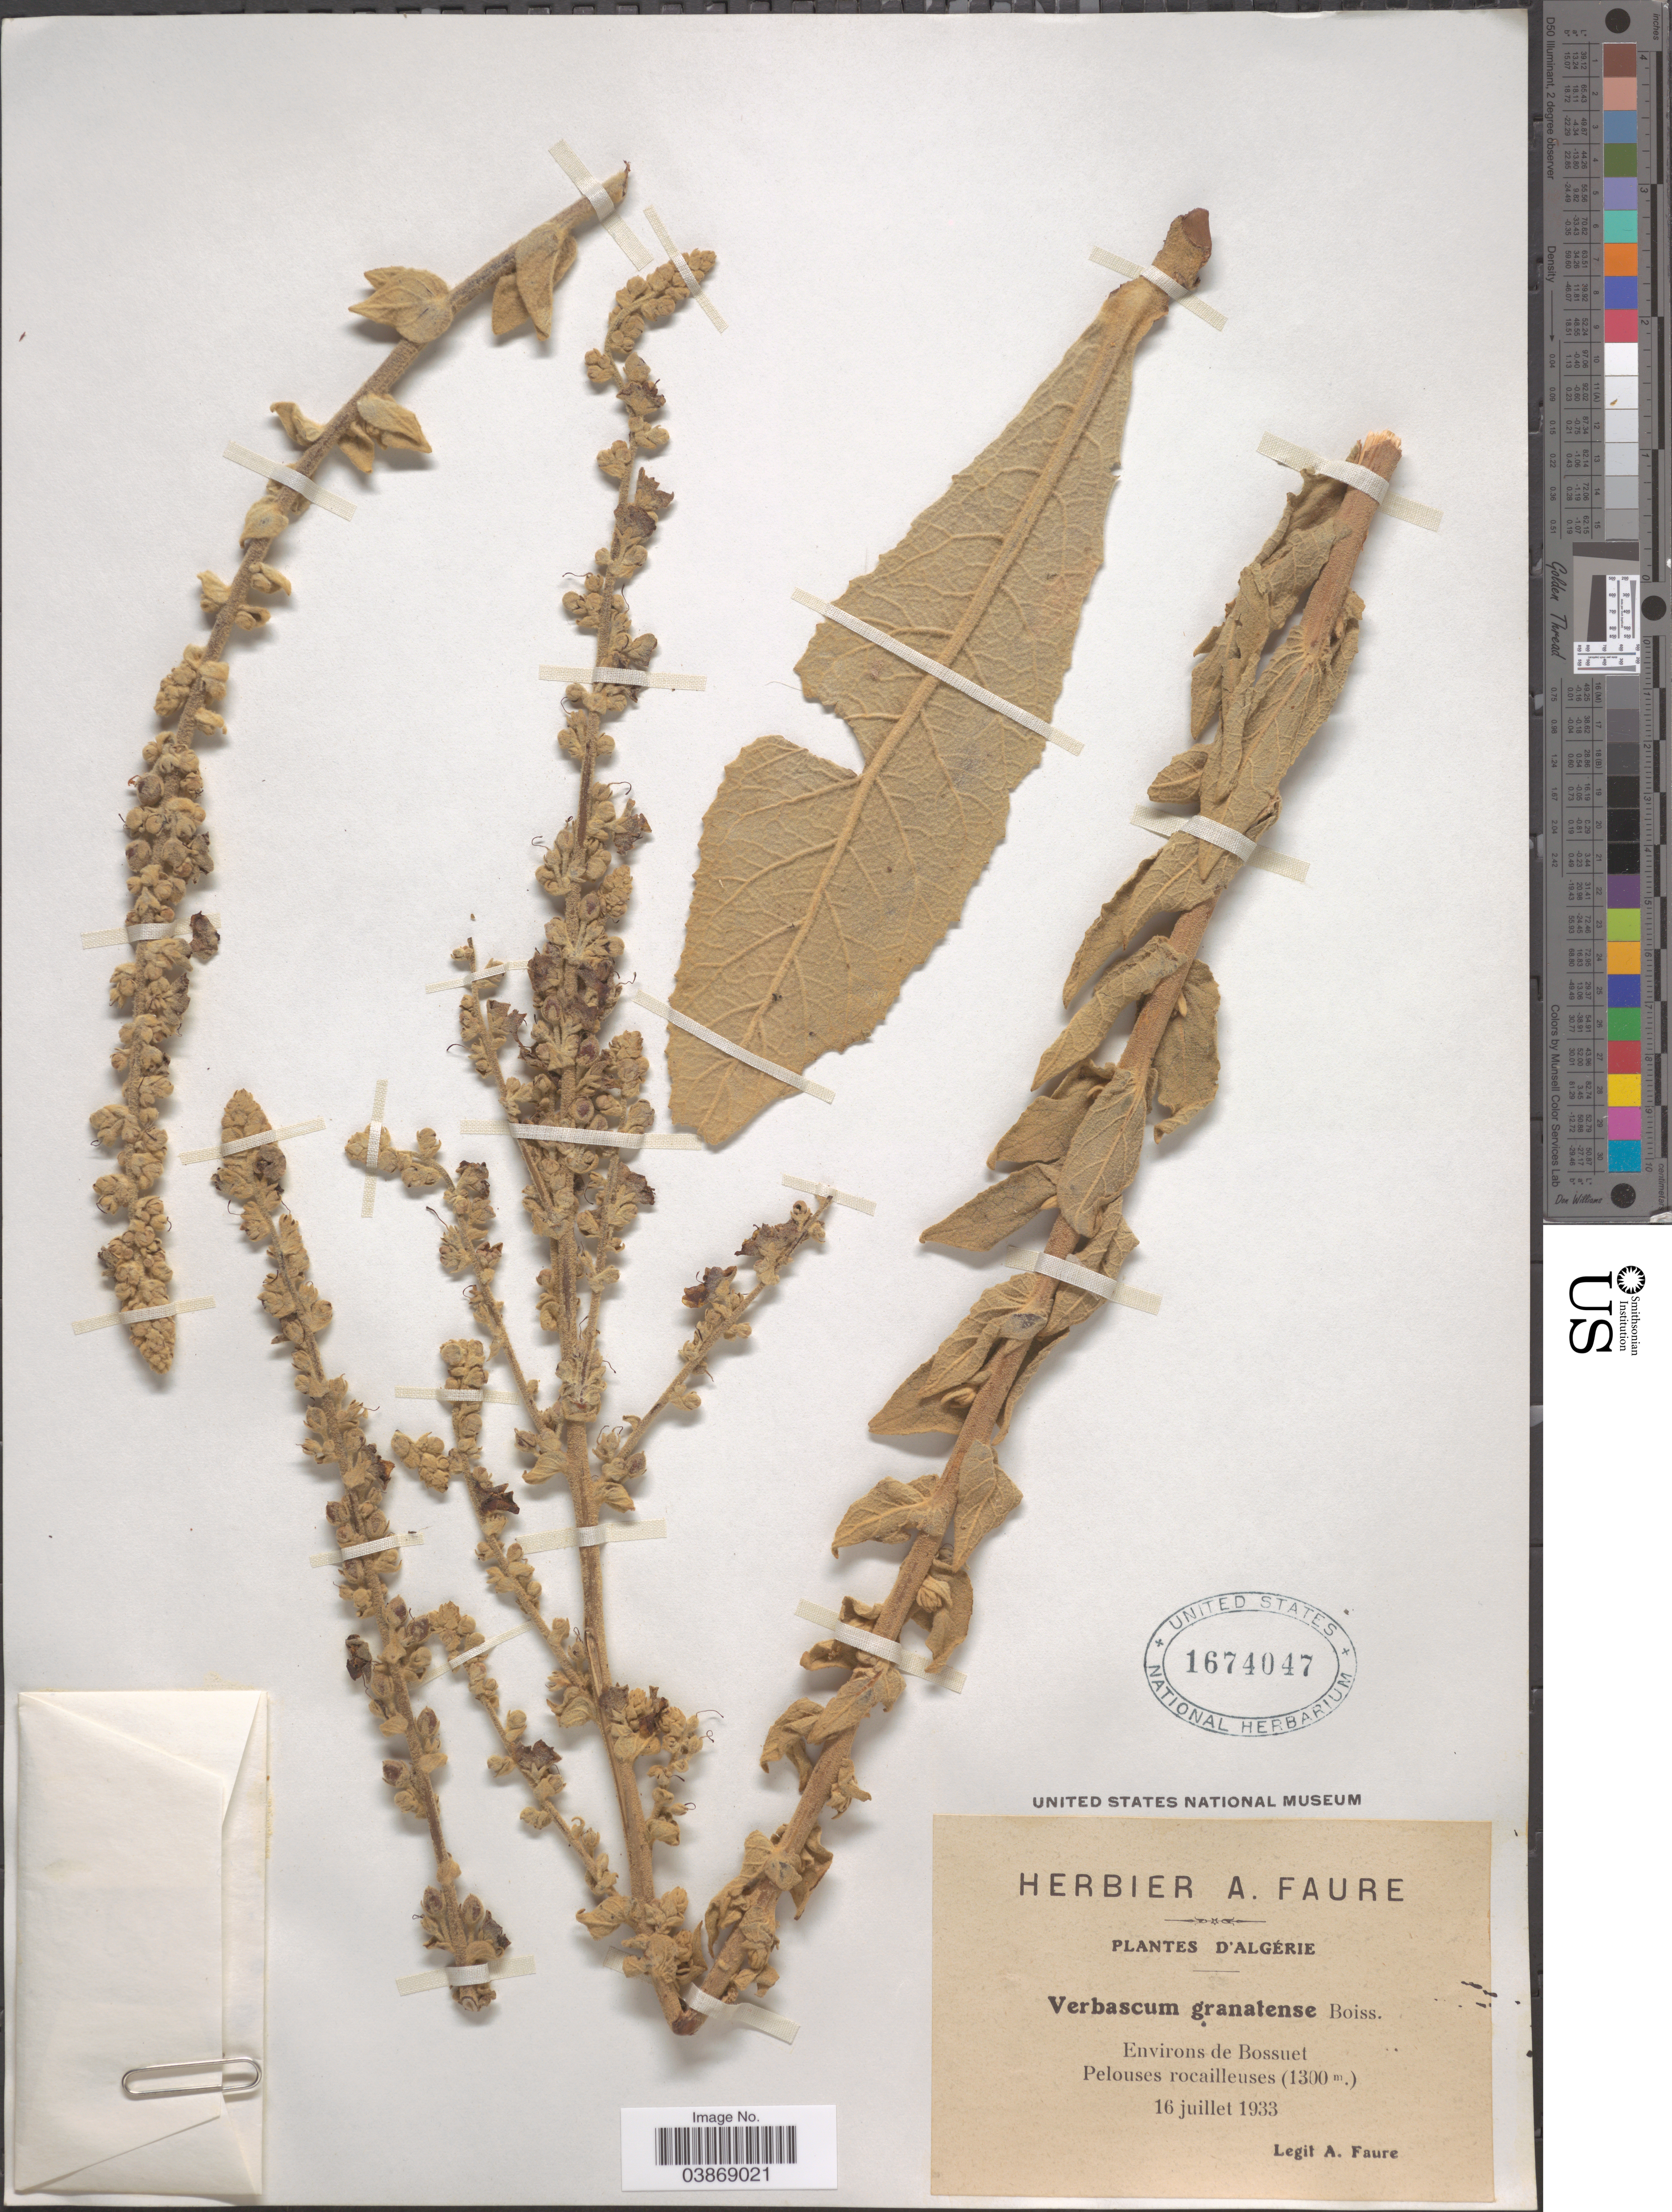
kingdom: Plantae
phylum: Tracheophyta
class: Magnoliopsida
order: Lamiales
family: Scrophulariaceae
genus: Verbascum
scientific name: Verbascum granatense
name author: Boiss.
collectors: A. Faure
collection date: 1933-07-16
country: Algeria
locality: D'Algérie. Environs de Bossuet.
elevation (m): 1300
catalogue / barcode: US 1674047